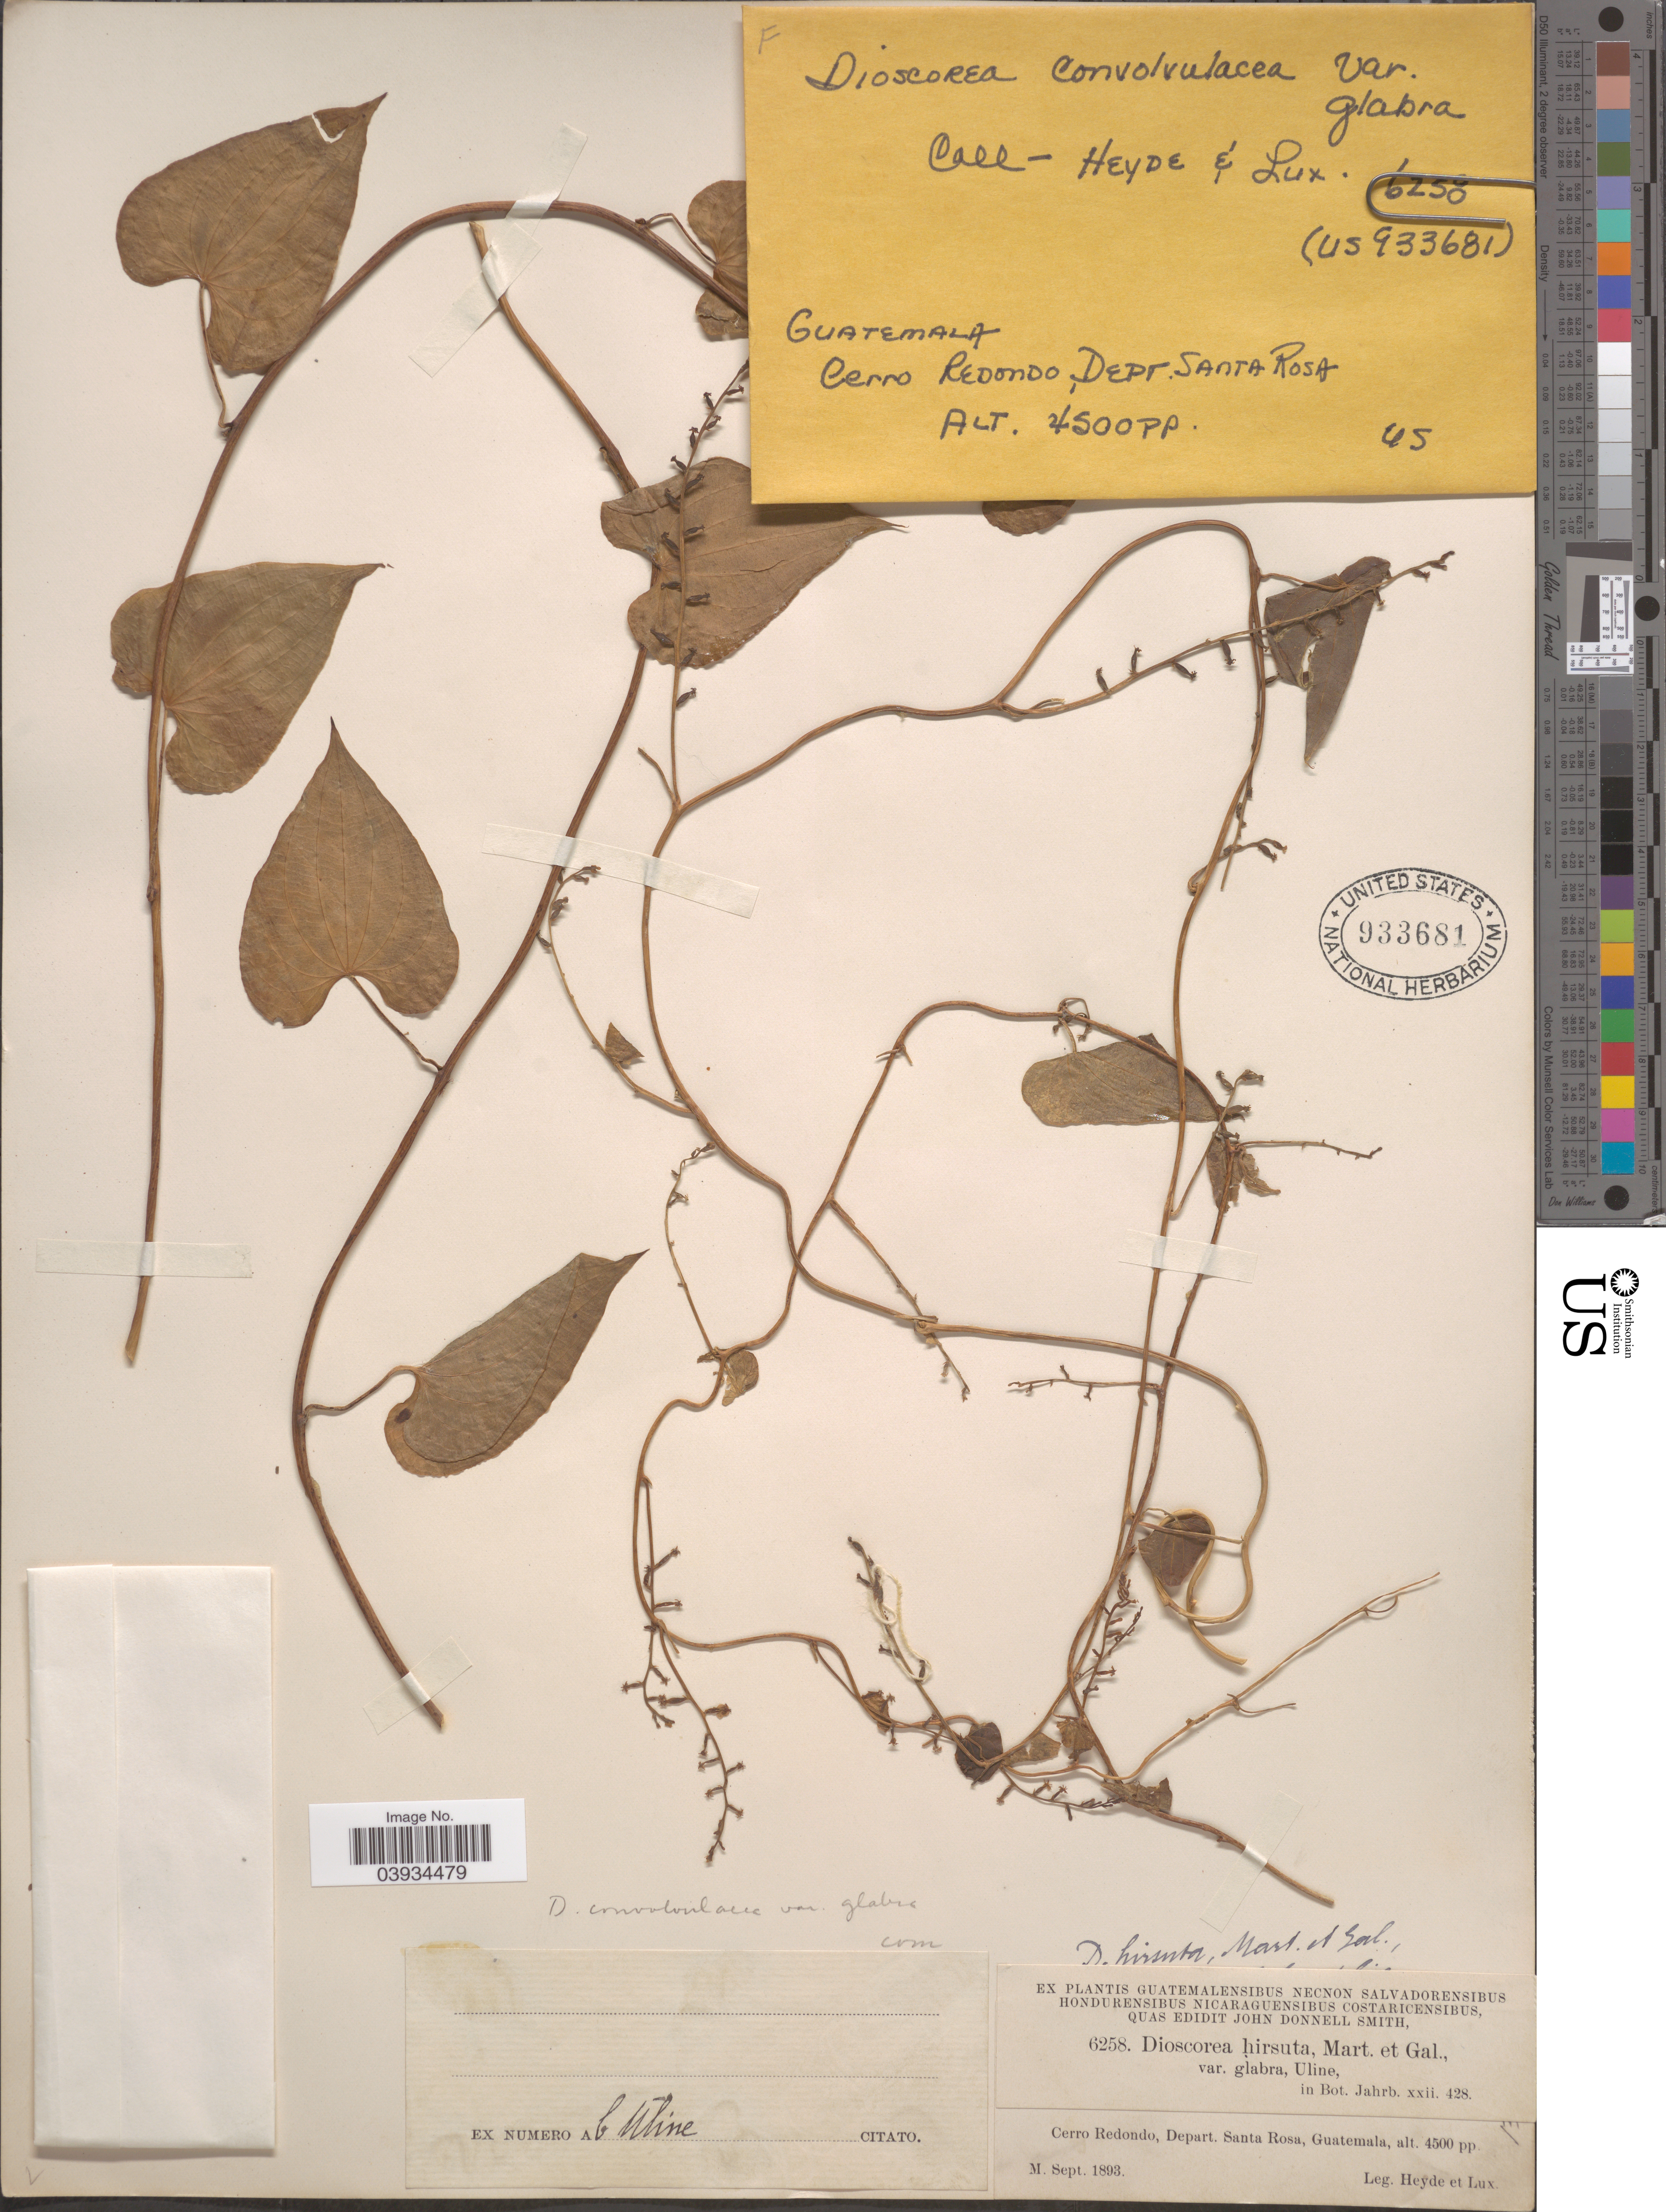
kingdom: Plantae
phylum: Tracheophyta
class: Liliopsida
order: Dioscoreales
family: Dioscoreaceae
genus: Dioscorea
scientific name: Dioscorea convolvulacea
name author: Schltdl. & Cham.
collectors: Heyde & Lux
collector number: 6258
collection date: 1893-09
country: Guatemala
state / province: Santa Rosa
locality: Cerro Redondo, Depart. Santa Rosa.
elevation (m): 1372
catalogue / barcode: US 933681